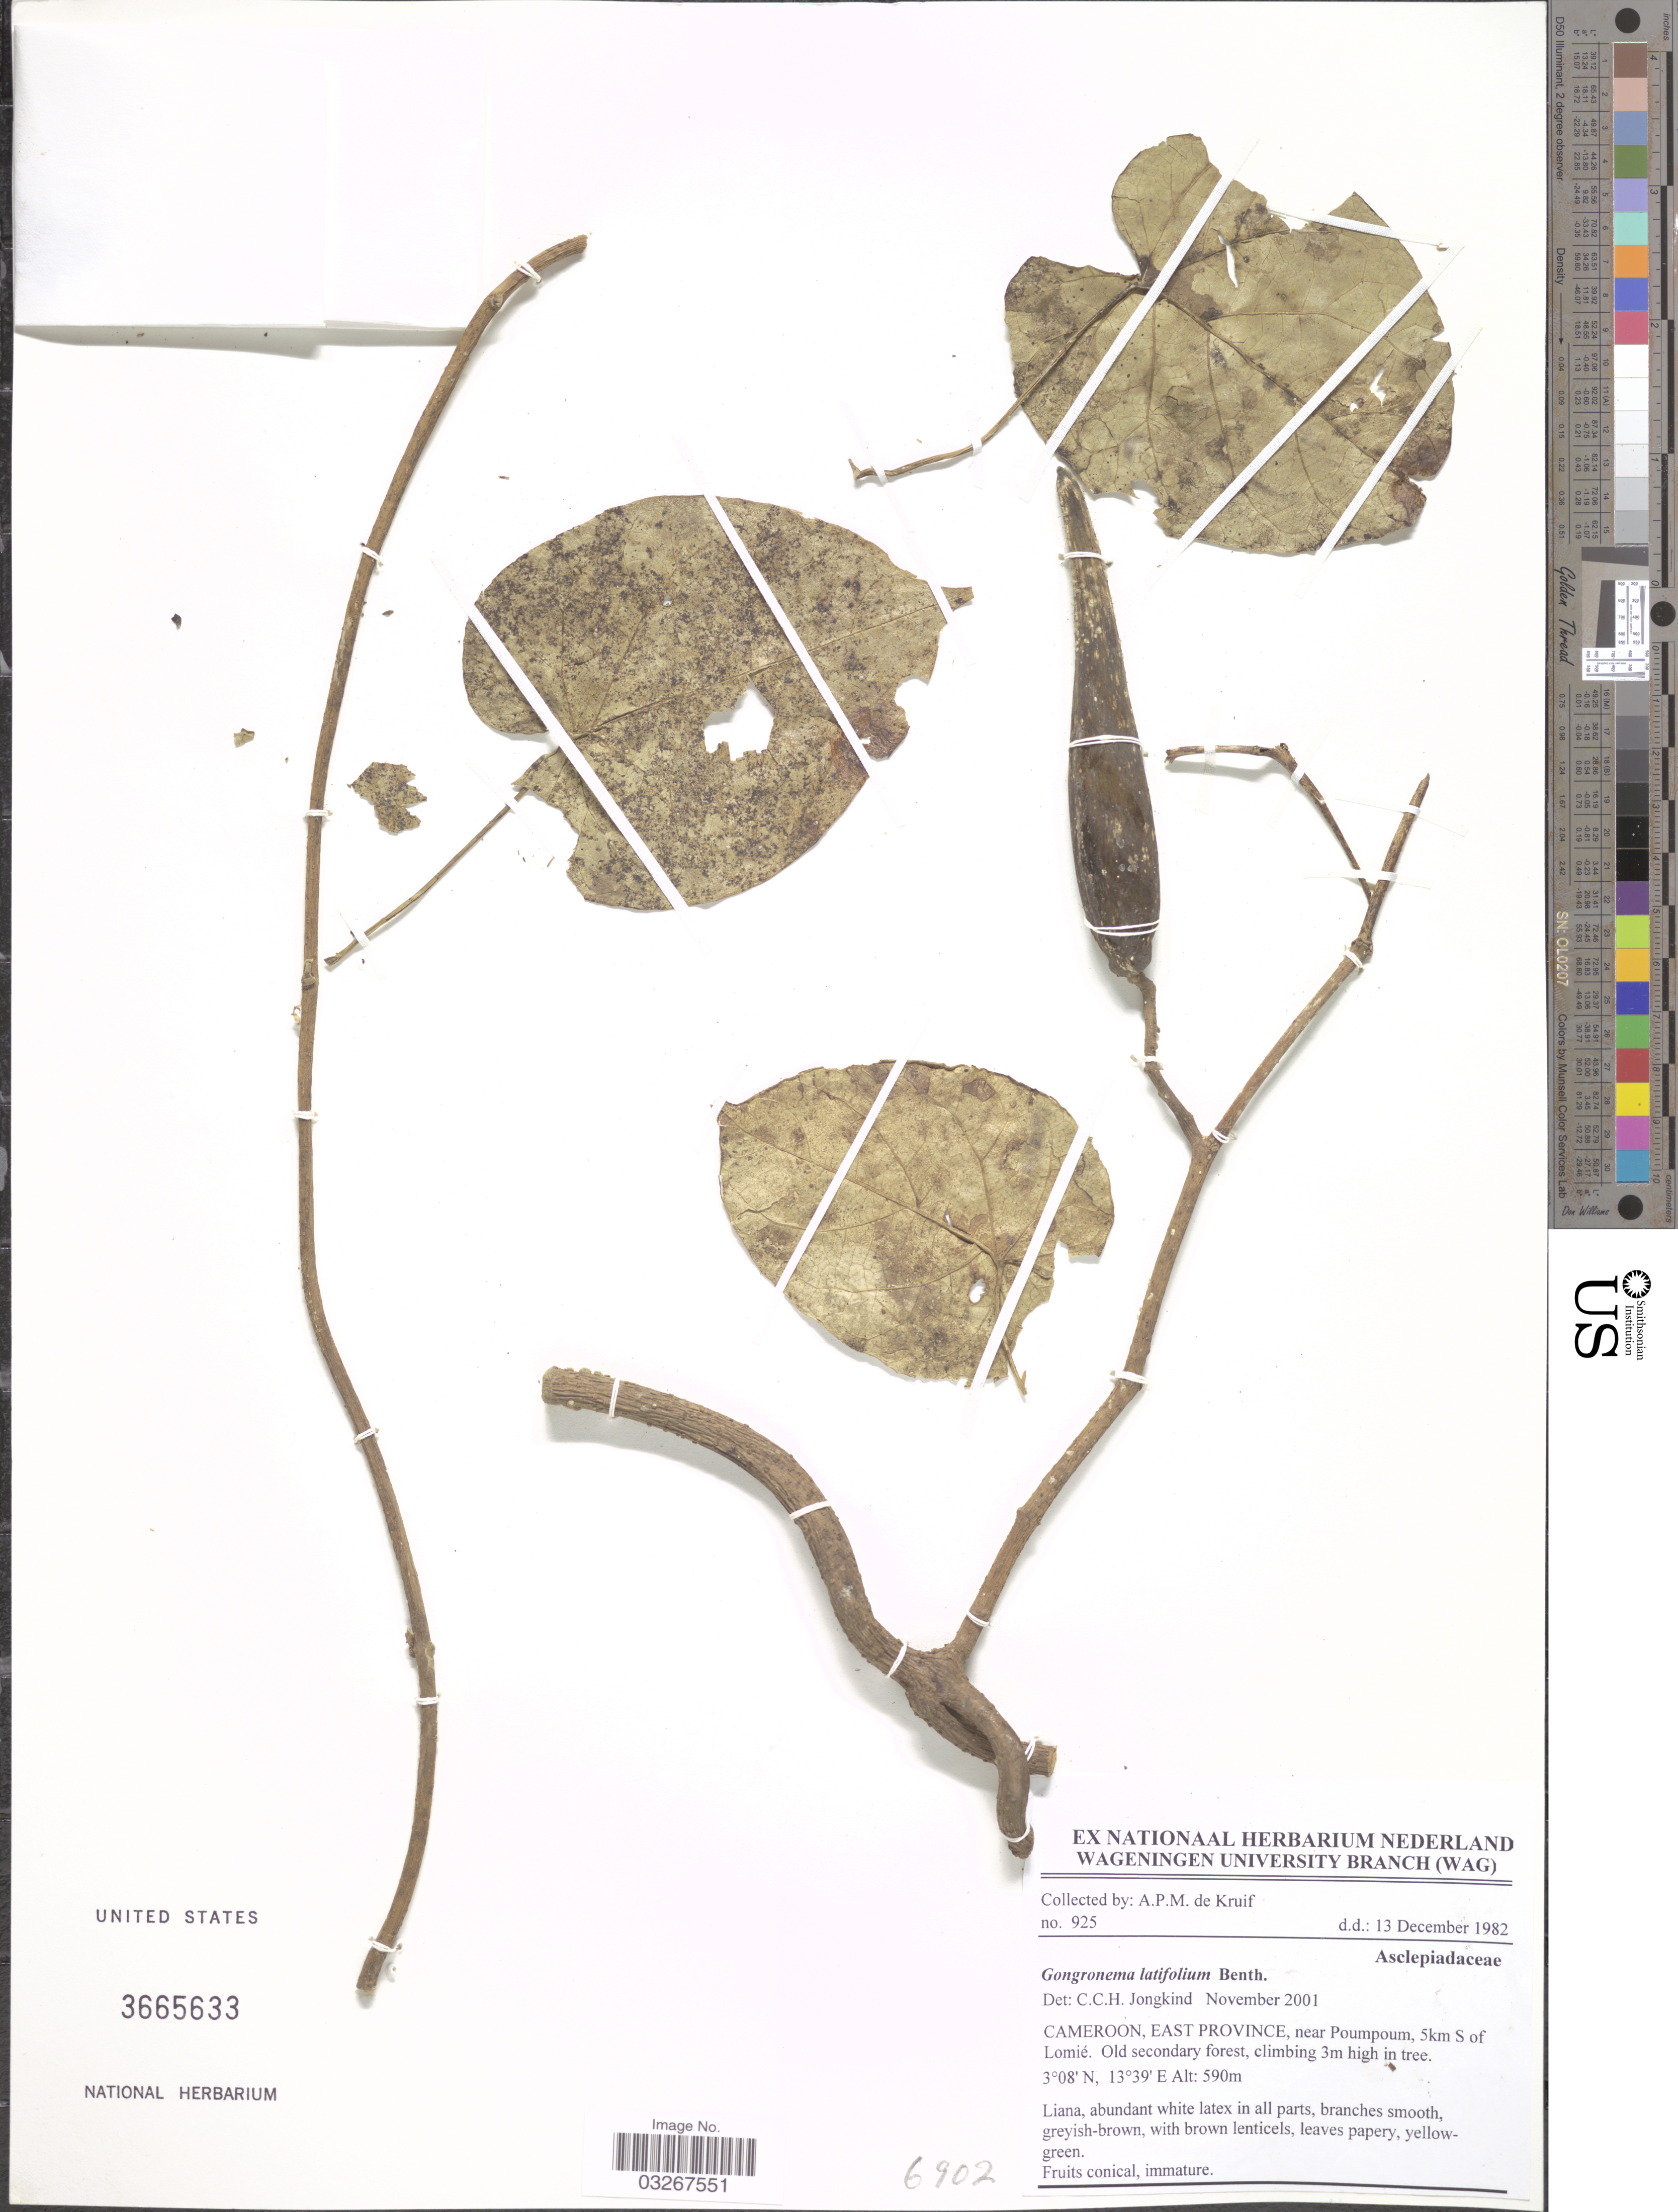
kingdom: Plantae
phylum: Tracheophyta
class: Magnoliopsida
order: Gentianales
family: Apocynaceae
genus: Gongronema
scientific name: Gongronema latifolium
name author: Benth.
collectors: A. P. de Kruif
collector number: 925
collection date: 1982-12-13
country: Cameroon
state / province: Est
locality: East Province, near Poumpoum, 5km S of Lomié.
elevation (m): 590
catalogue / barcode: US 3665633